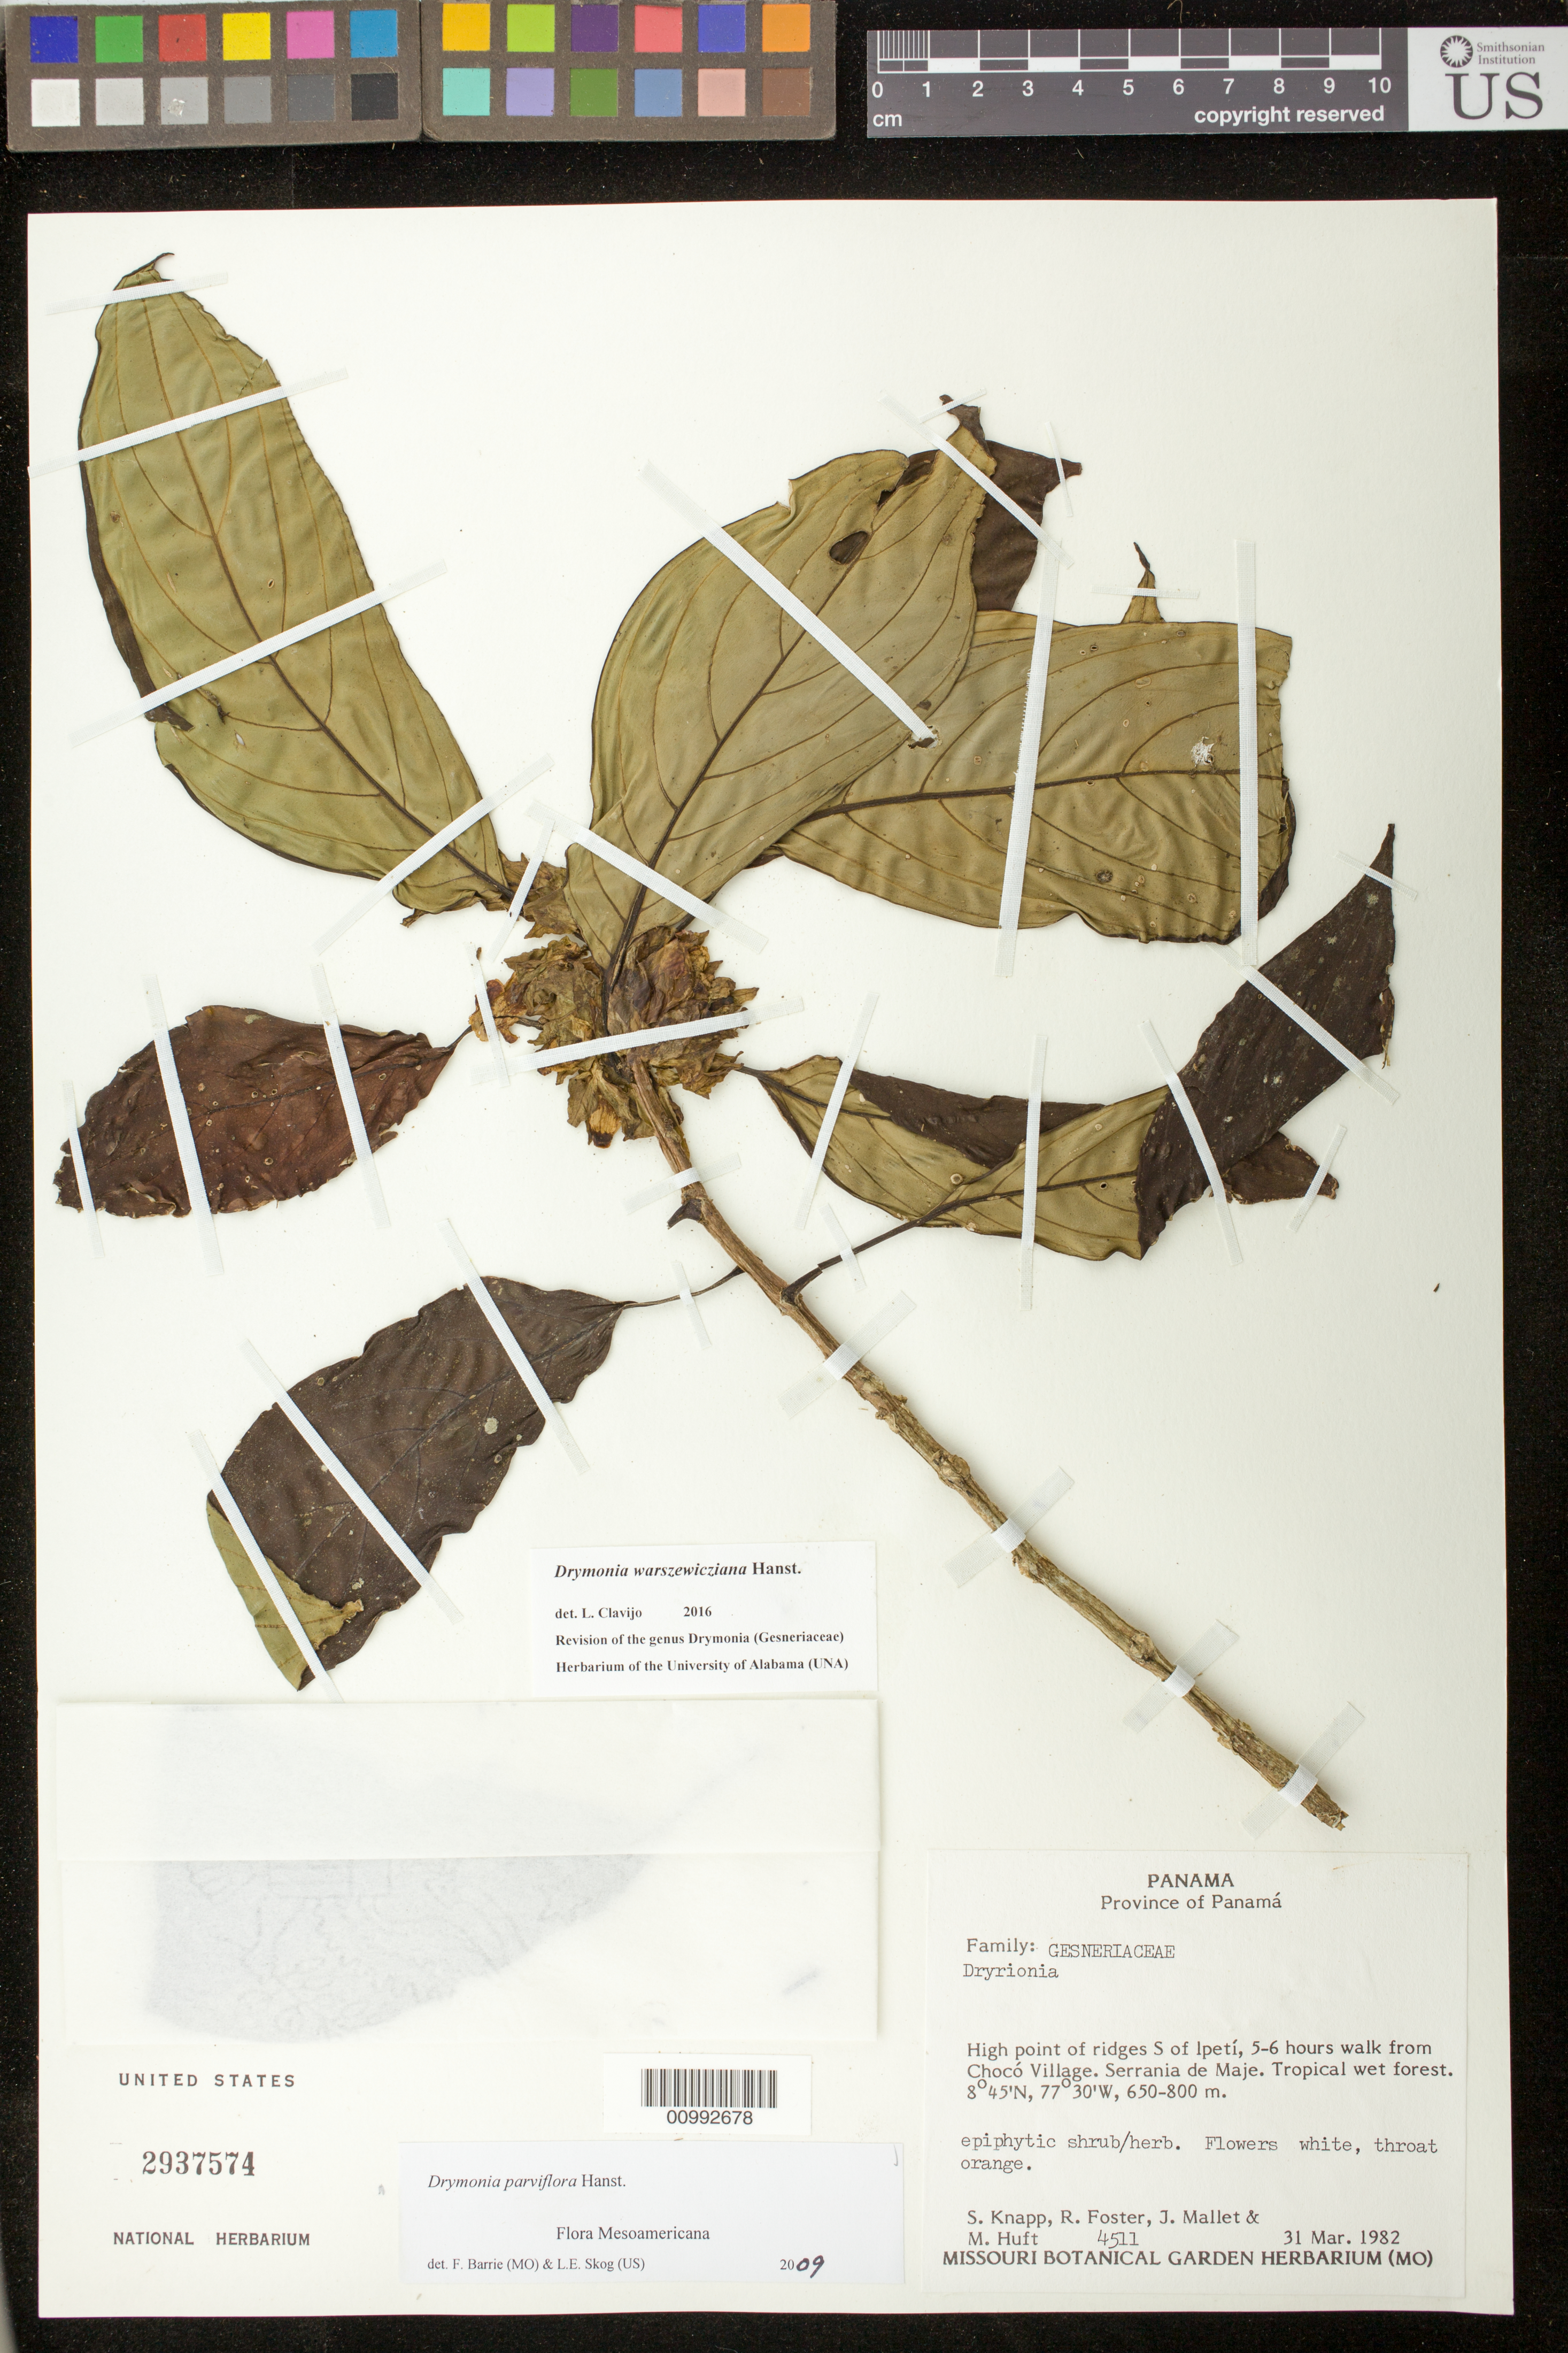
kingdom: Plantae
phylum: Tracheophyta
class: Magnoliopsida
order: Lamiales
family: Gesneriaceae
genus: Drymonia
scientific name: Drymonia warszewicziana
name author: Hanst.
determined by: Clavijo, L.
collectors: S. Knapp, R. Foster, J. Mallet & M. J. Huft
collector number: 4511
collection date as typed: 31 Mar 1982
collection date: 1982-03-31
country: Panama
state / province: Panamá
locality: High point of ridges S of Ipetí, 5-6 hours walk from Chocó Village, Serrania de Maje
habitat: Tropical wet forest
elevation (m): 650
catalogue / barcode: US 2937574